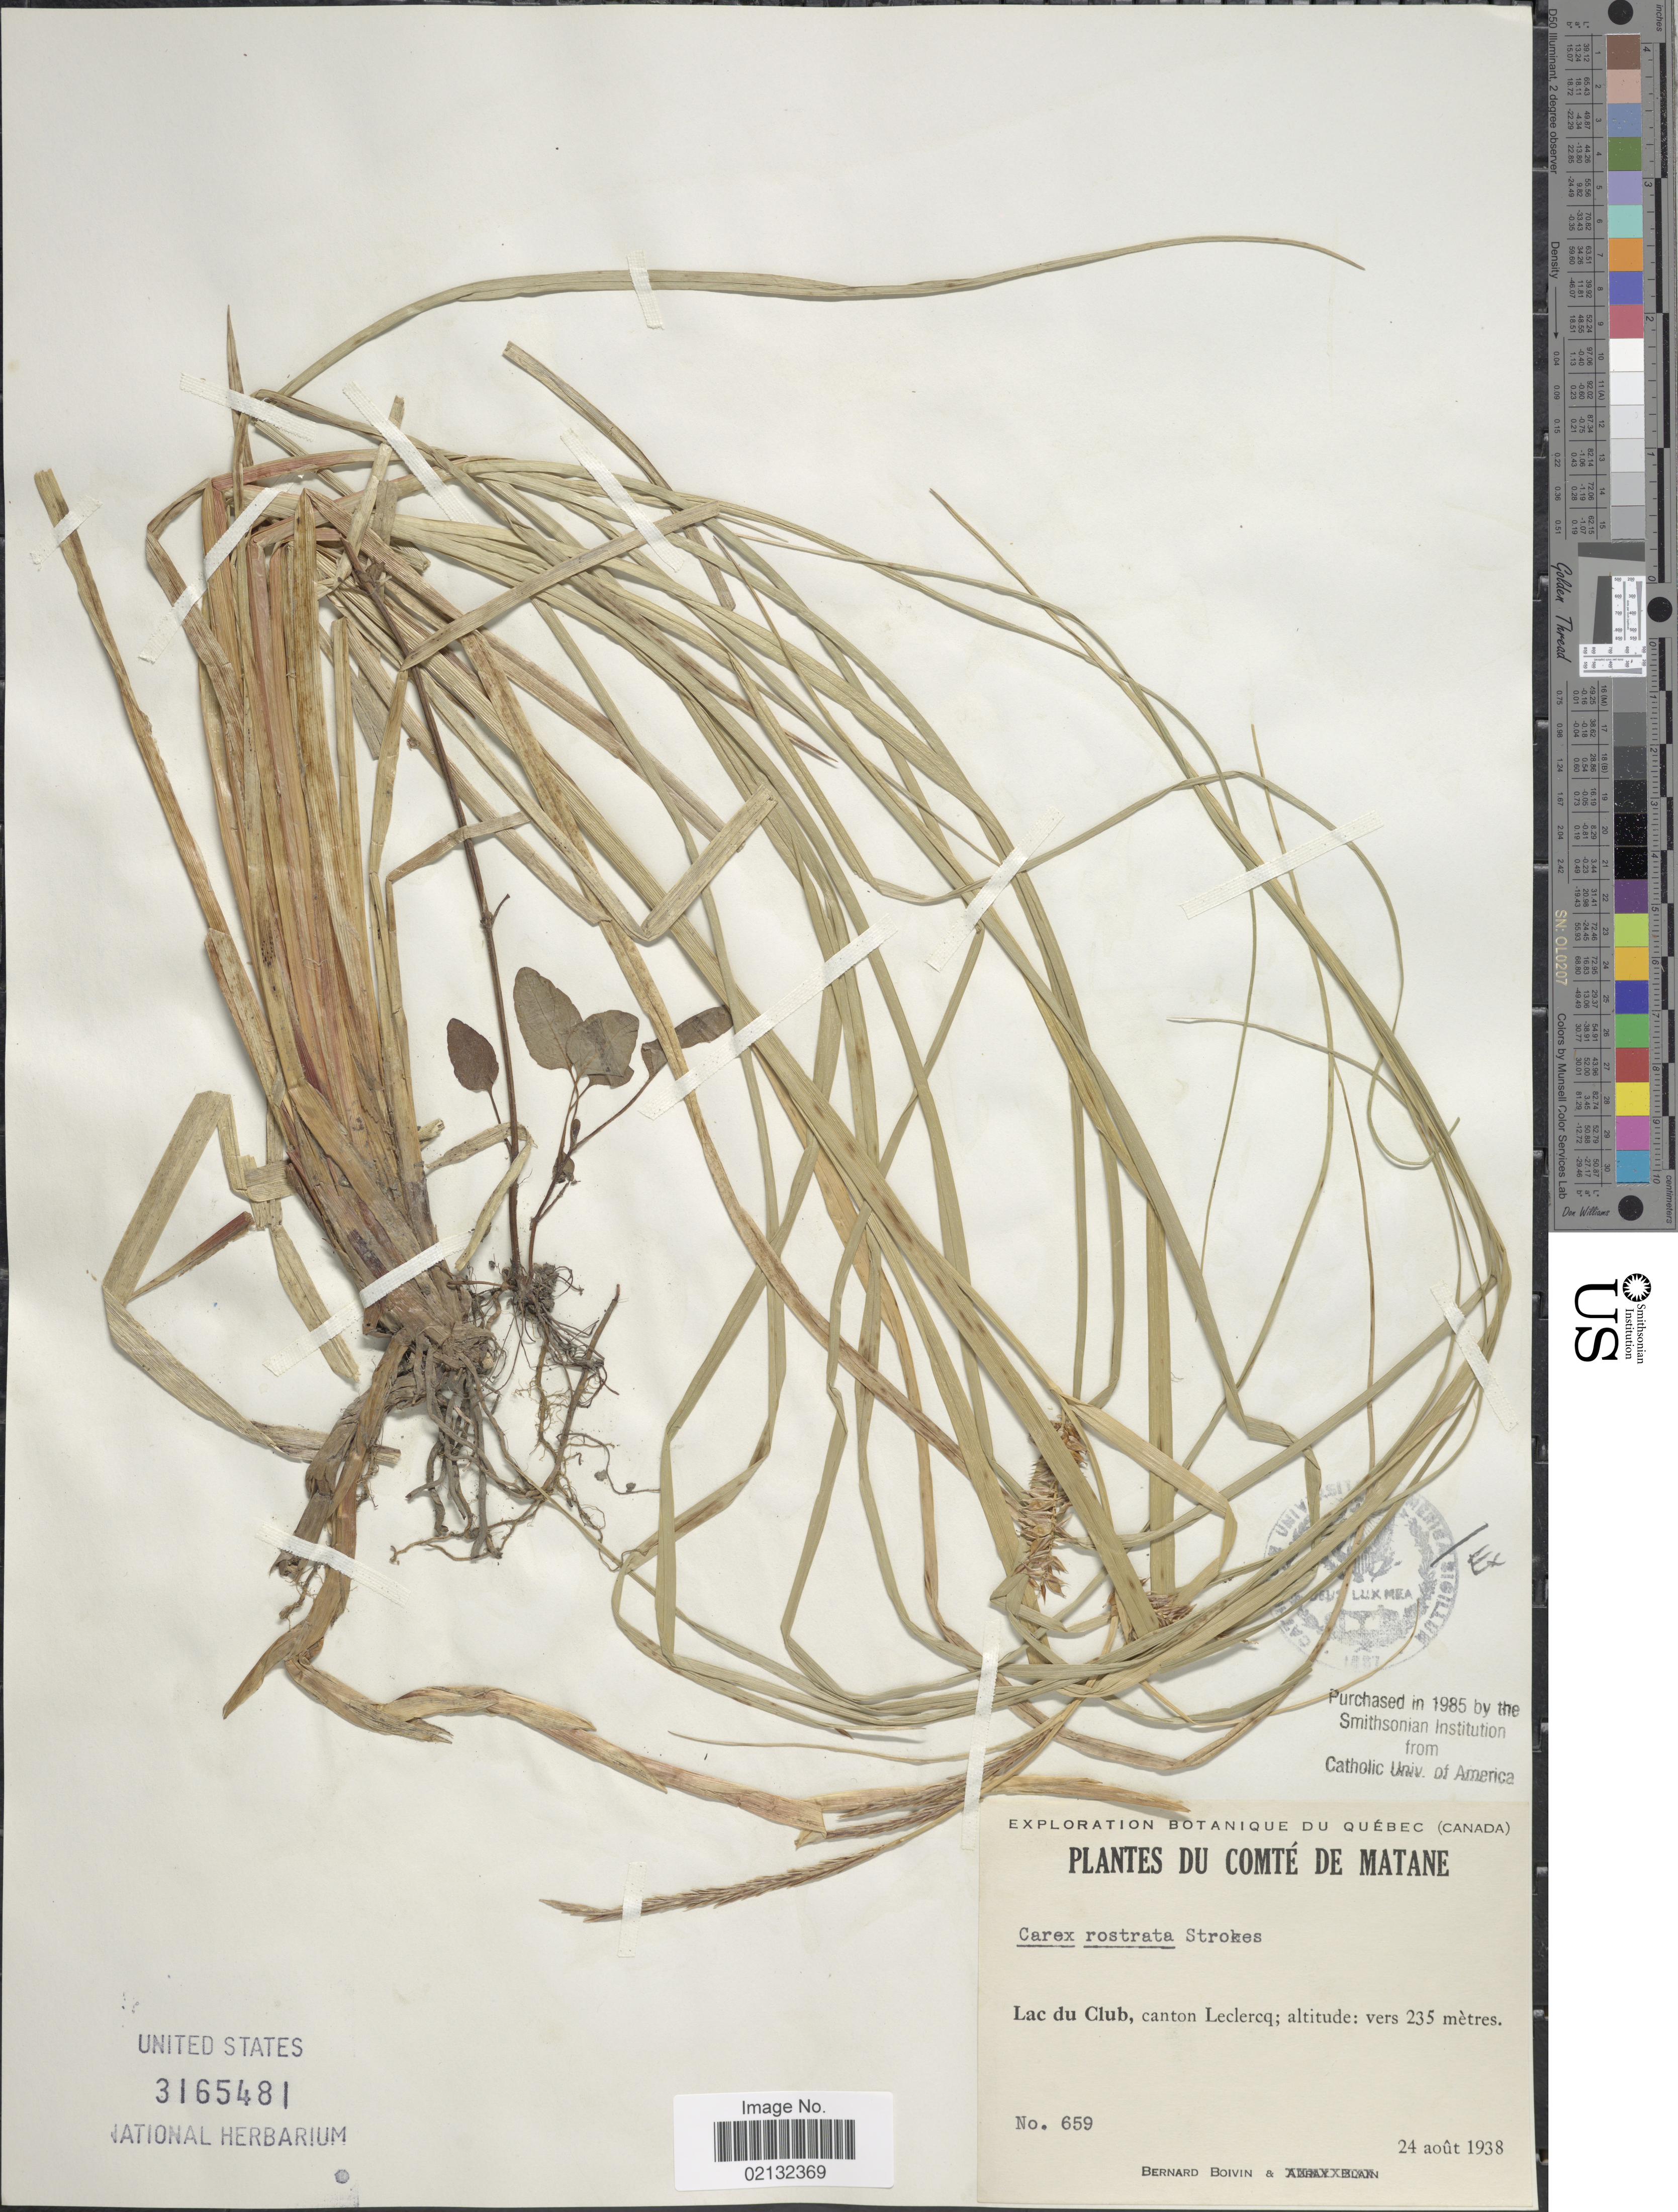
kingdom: Plantae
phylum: Tracheophyta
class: Liliopsida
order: Poales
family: Cyperaceae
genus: Carex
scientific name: Carex rostrata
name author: Stokes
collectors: J. R. B. Boivin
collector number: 659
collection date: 1938-08-24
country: Canada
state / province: Quebec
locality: Botanique du Quebec, Du Comte de Matane, Lac du Club, canton Leclercq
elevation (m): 235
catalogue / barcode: US 3165481